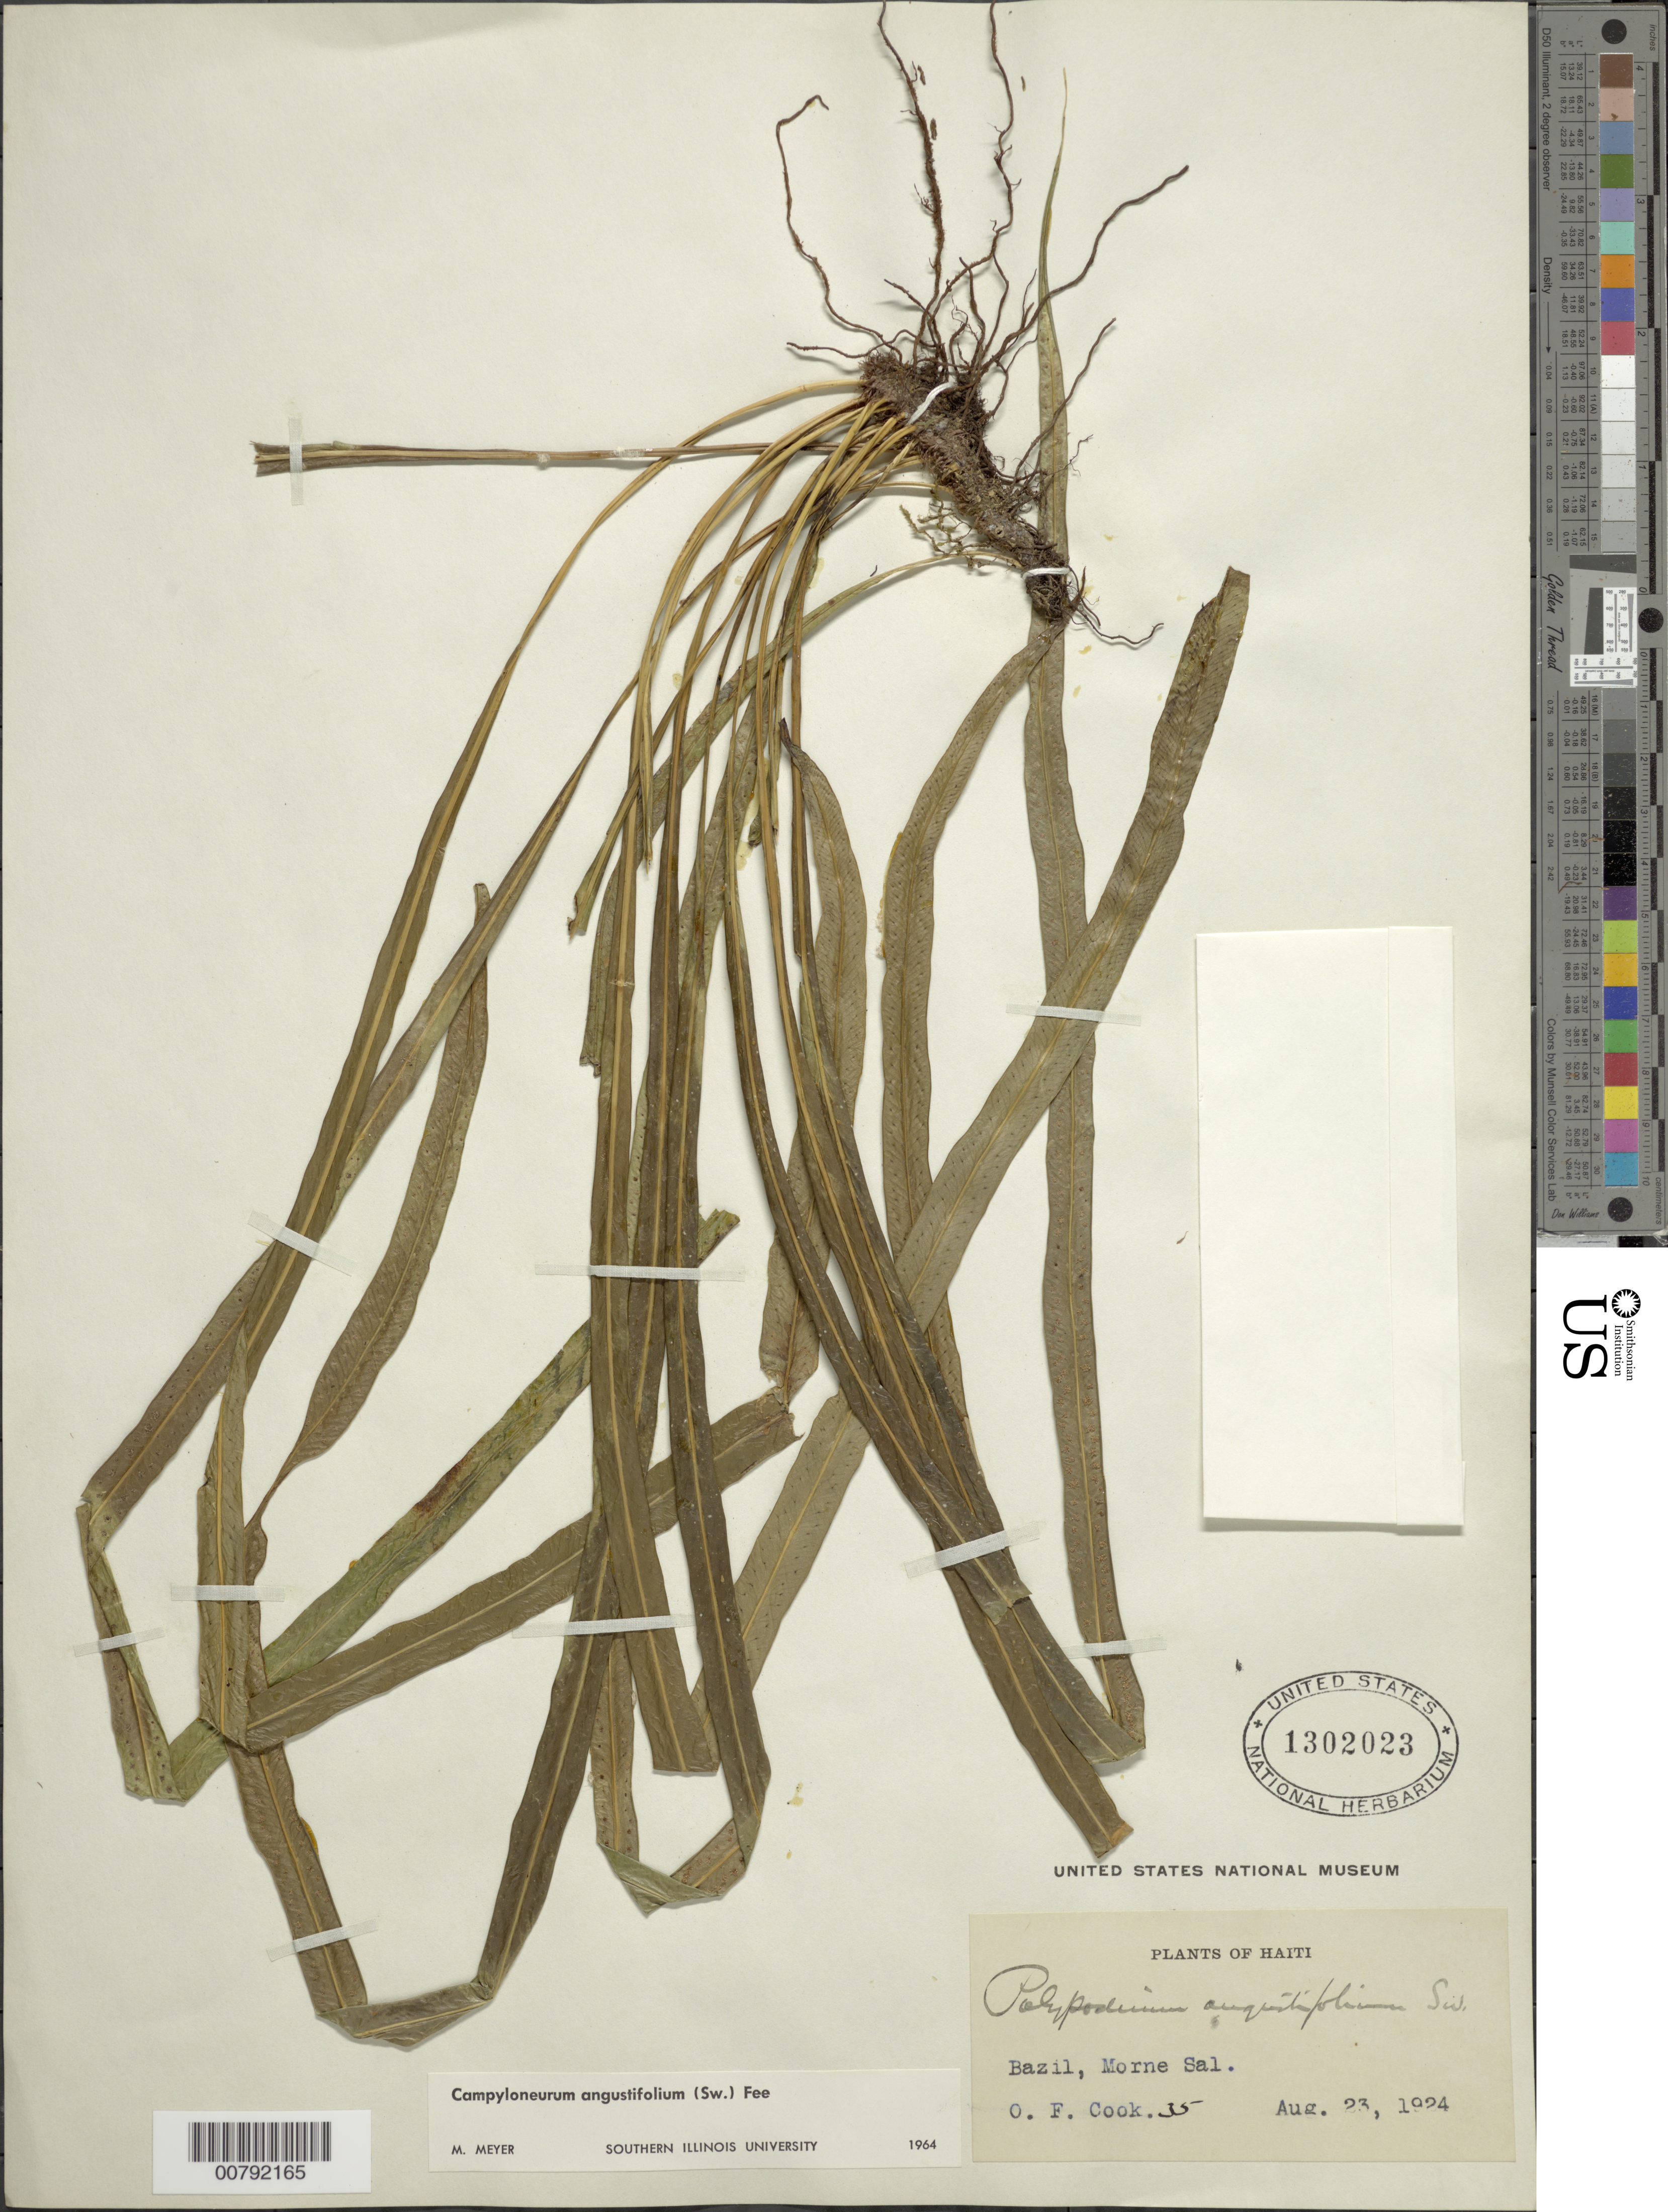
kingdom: Plantae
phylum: Tracheophyta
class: Polypodiopsida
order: Polypodiales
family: Polypodiaceae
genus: Campyloneurum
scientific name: Campyloneurum angustifolium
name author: (Sw.) Fée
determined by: Myer, M.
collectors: O. F. Cook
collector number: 35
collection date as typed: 23 Aug 1924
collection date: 1924-08-23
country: Haiti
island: Hispaniola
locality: Bazil, Morne Sal.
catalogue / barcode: US 1302023